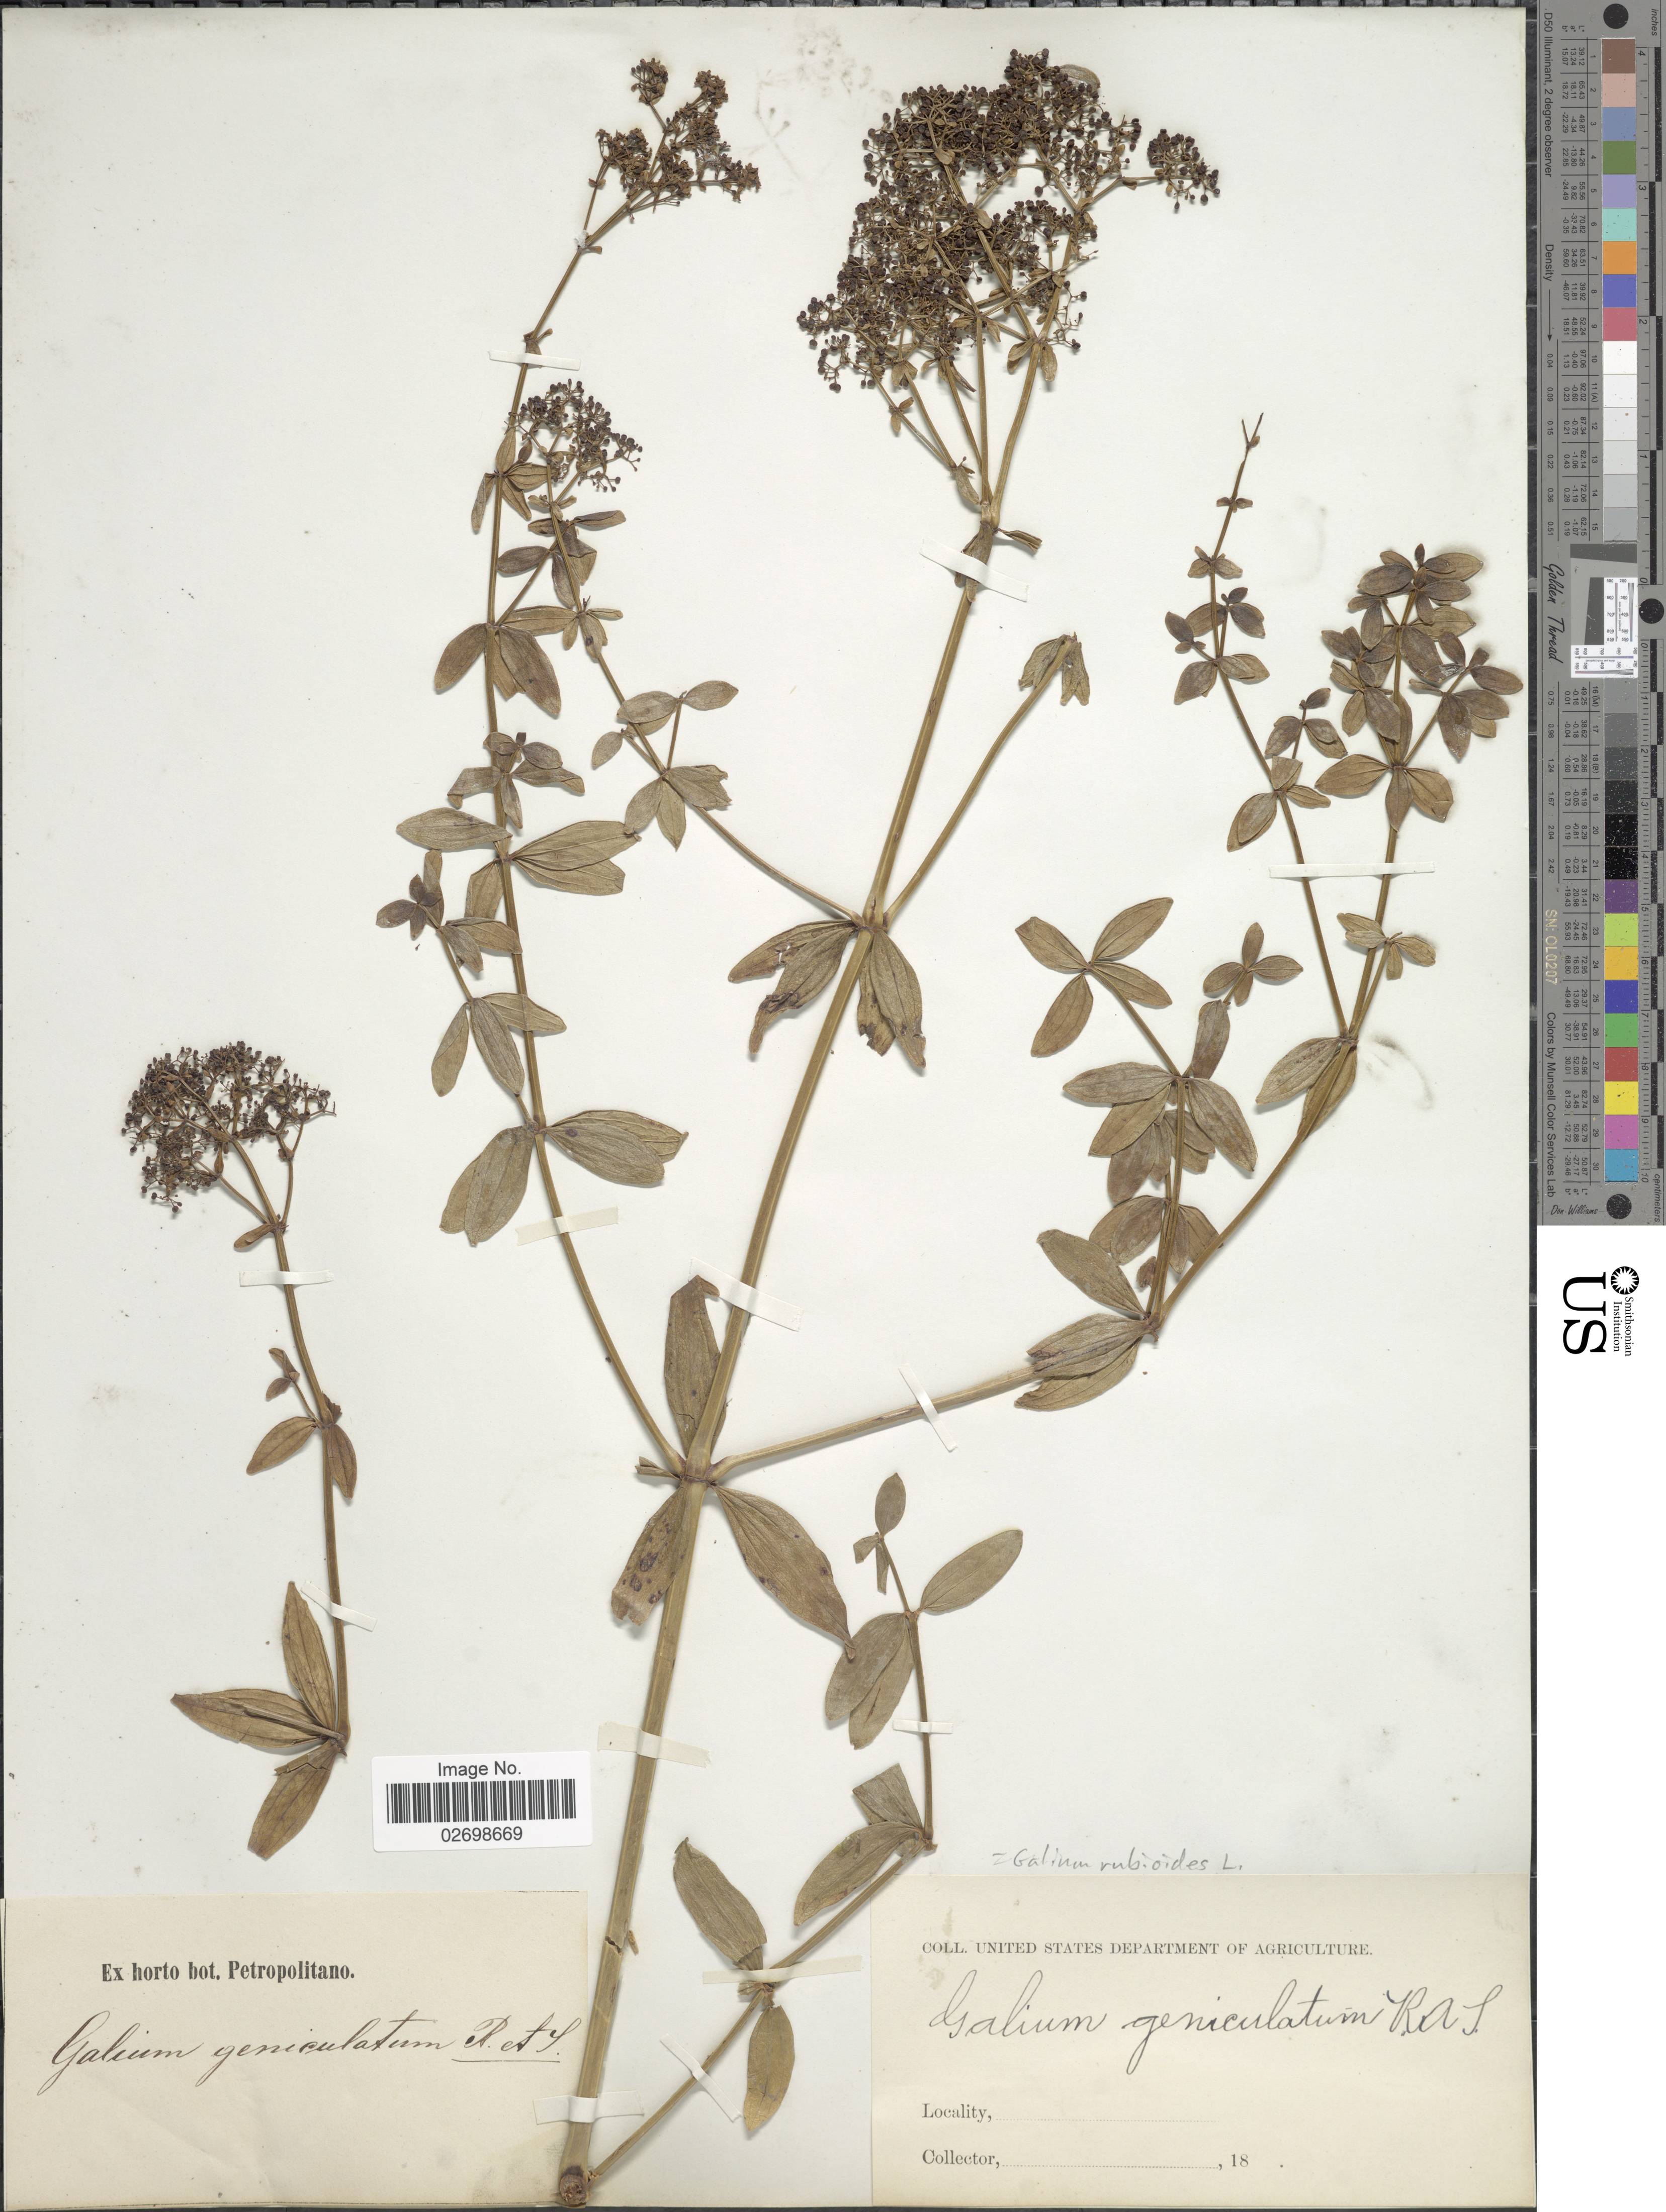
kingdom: Plantae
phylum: Tracheophyta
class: Magnoliopsida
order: Gentianales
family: Rubiaceae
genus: Galium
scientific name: Galium rubioides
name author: L.